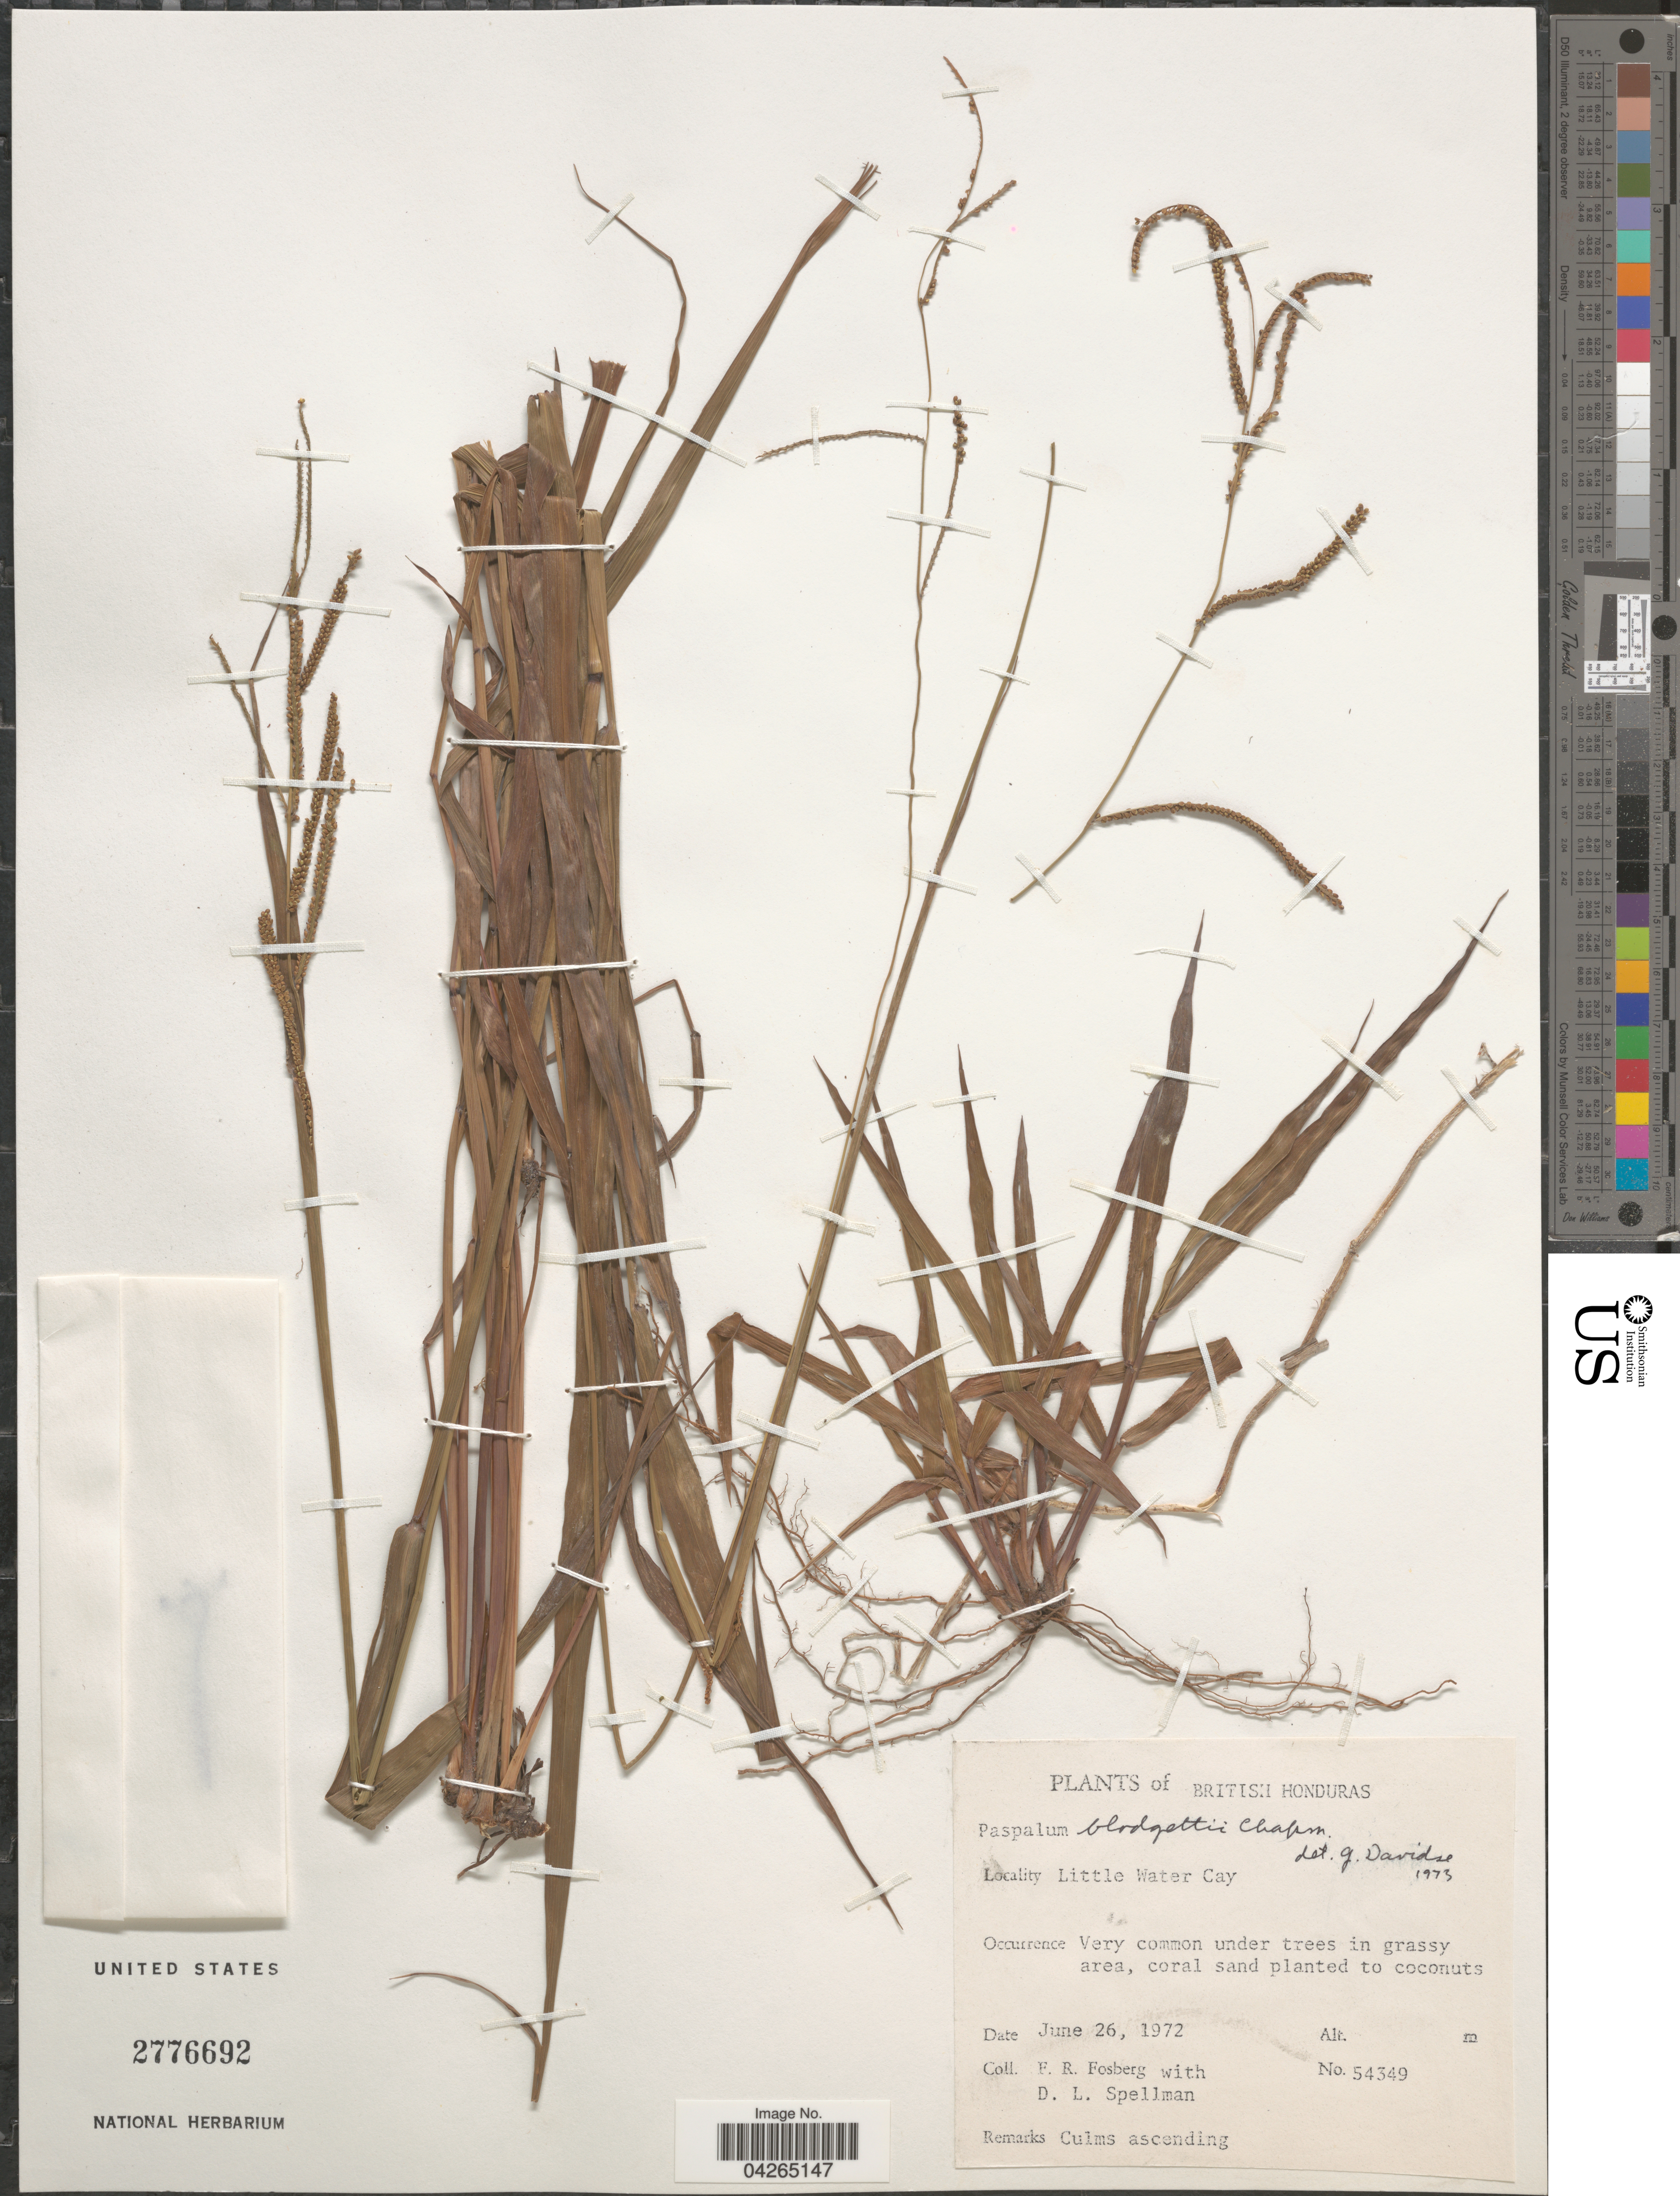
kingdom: Plantae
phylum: Tracheophyta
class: Liliopsida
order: Poales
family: Poaceae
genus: Paspalum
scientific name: Paspalum blodgettii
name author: Chapm.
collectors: F. R. Fosberg & D. L. Spellman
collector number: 54349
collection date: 1972-06-26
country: Belize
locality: British Honduras. Little Water Cay.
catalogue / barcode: US 2776692